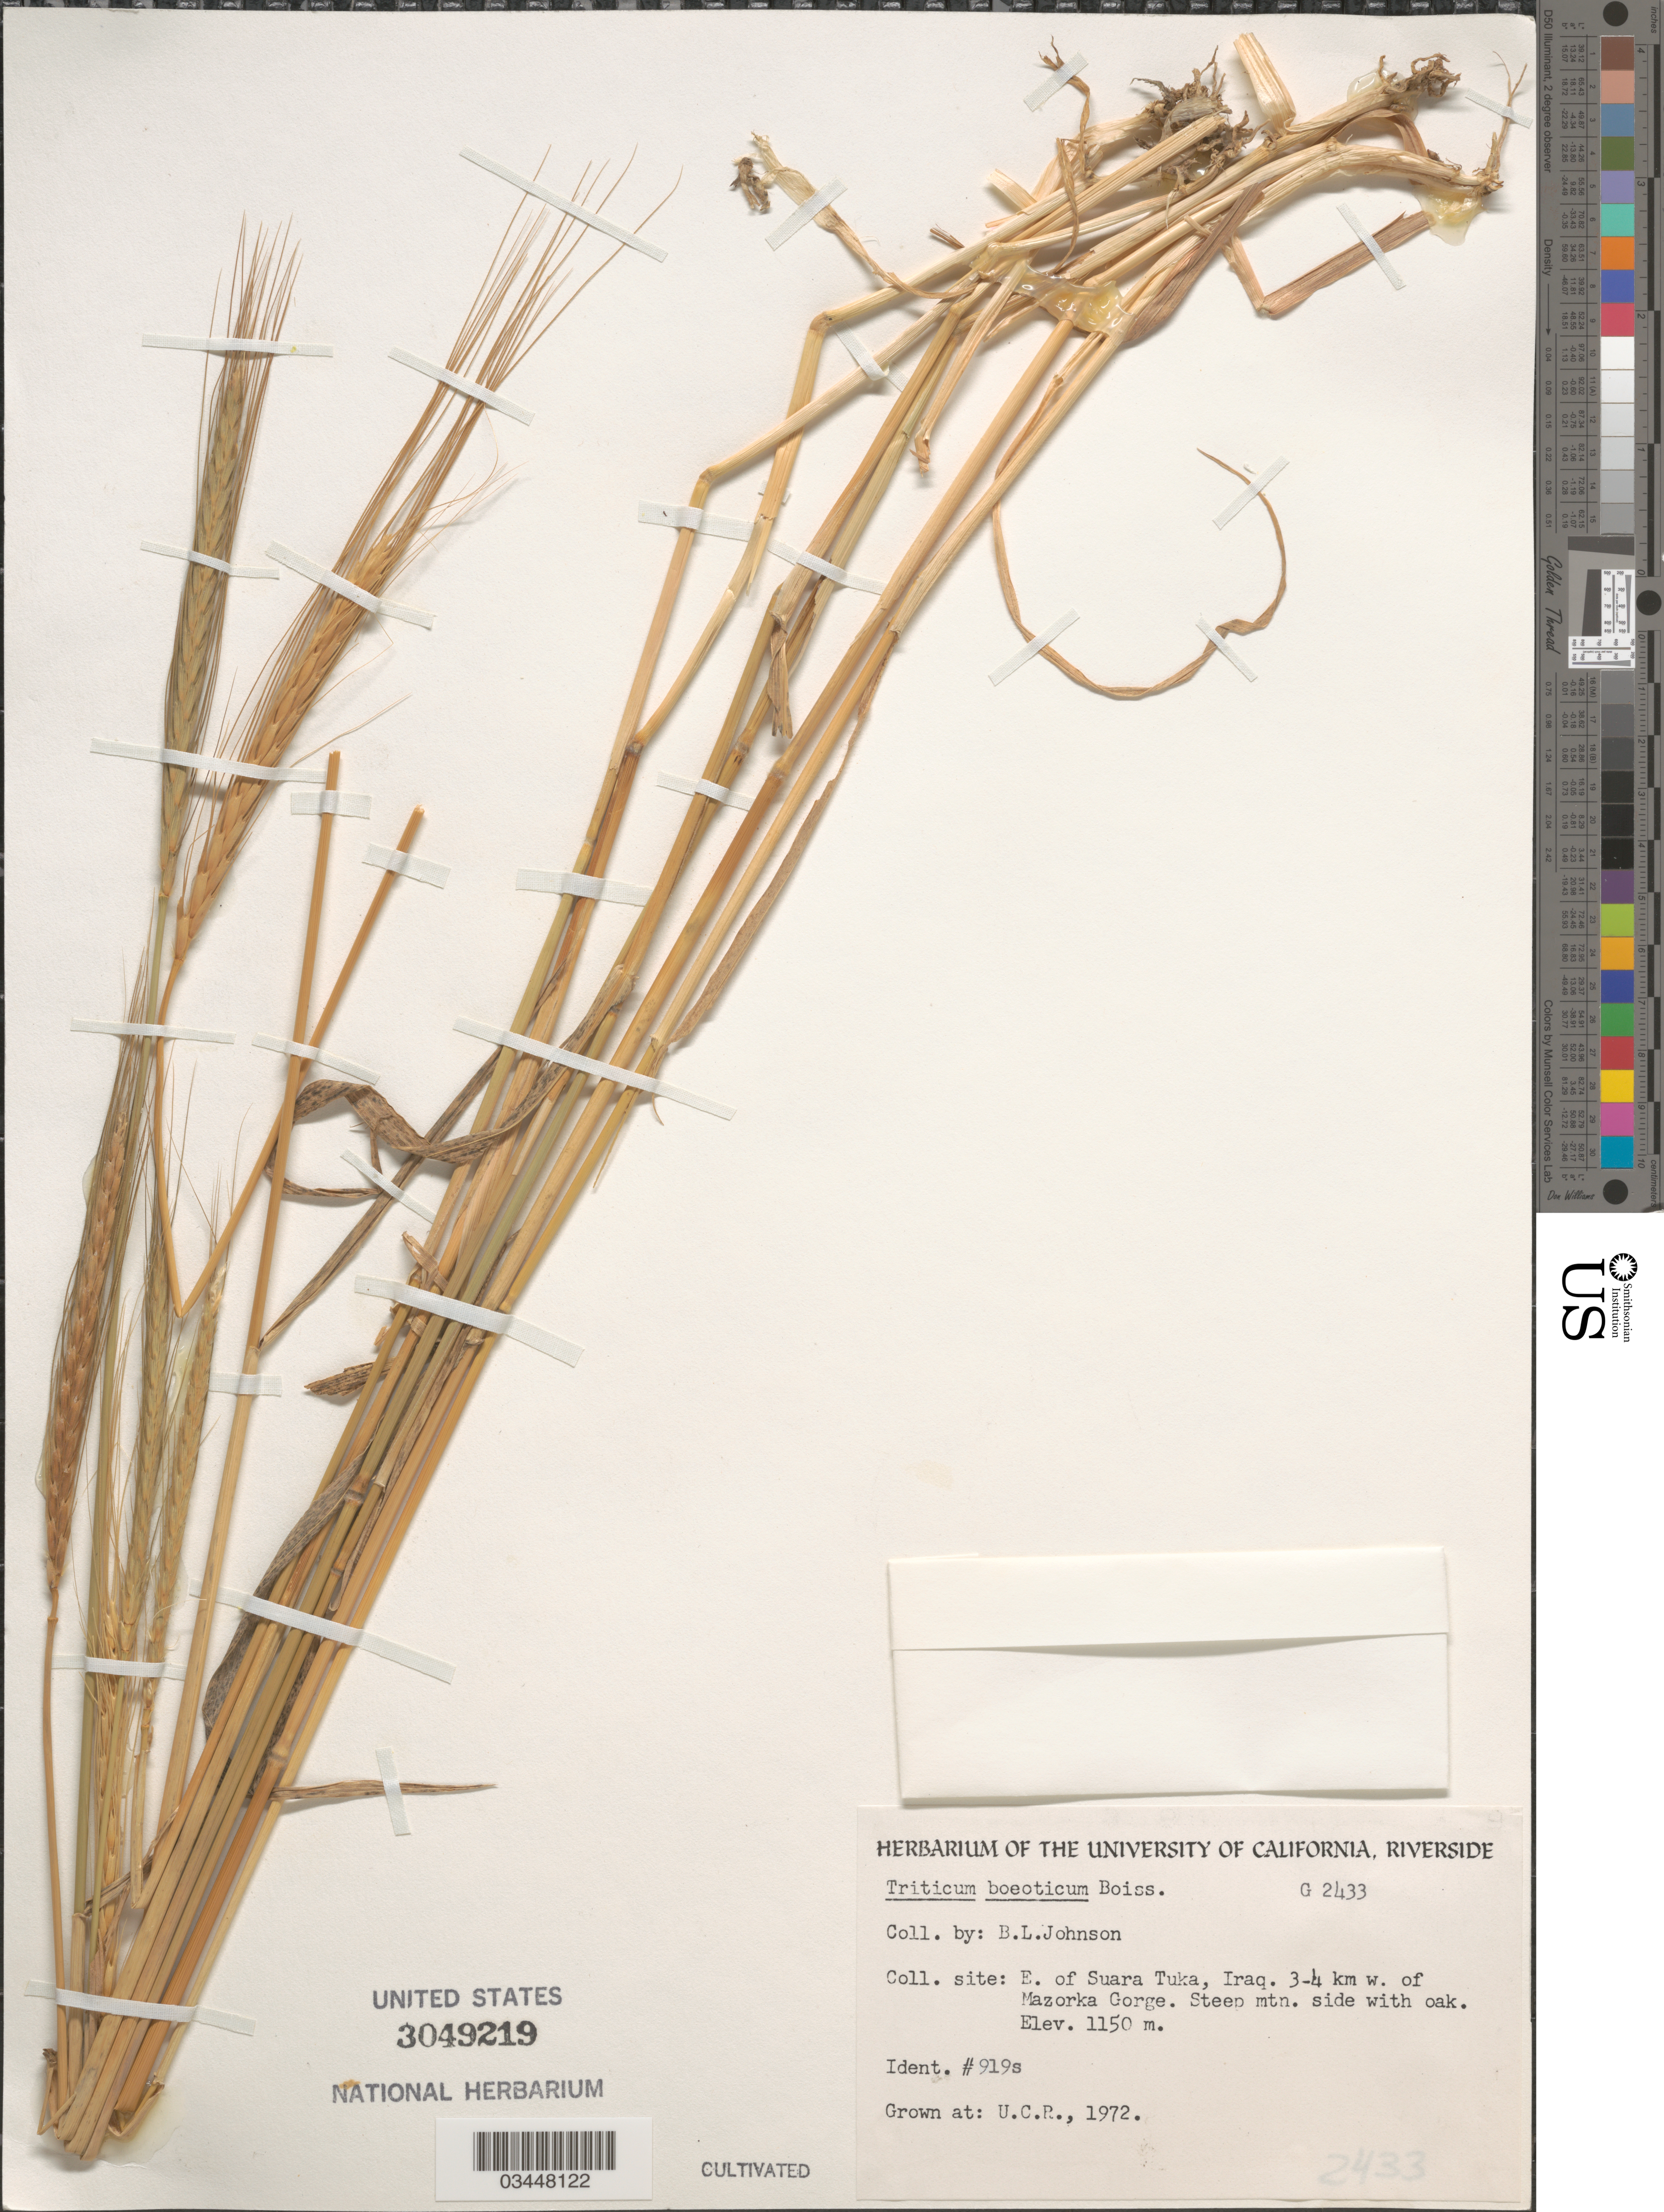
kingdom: Plantae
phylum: Tracheophyta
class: Liliopsida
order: Poales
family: Poaceae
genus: Triticum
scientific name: Triticum boeoticum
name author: Boiss.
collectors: ex herb. Univ. of California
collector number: G2433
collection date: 1972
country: United States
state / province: California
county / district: Riverside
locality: U.C.R.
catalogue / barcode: US 3049219